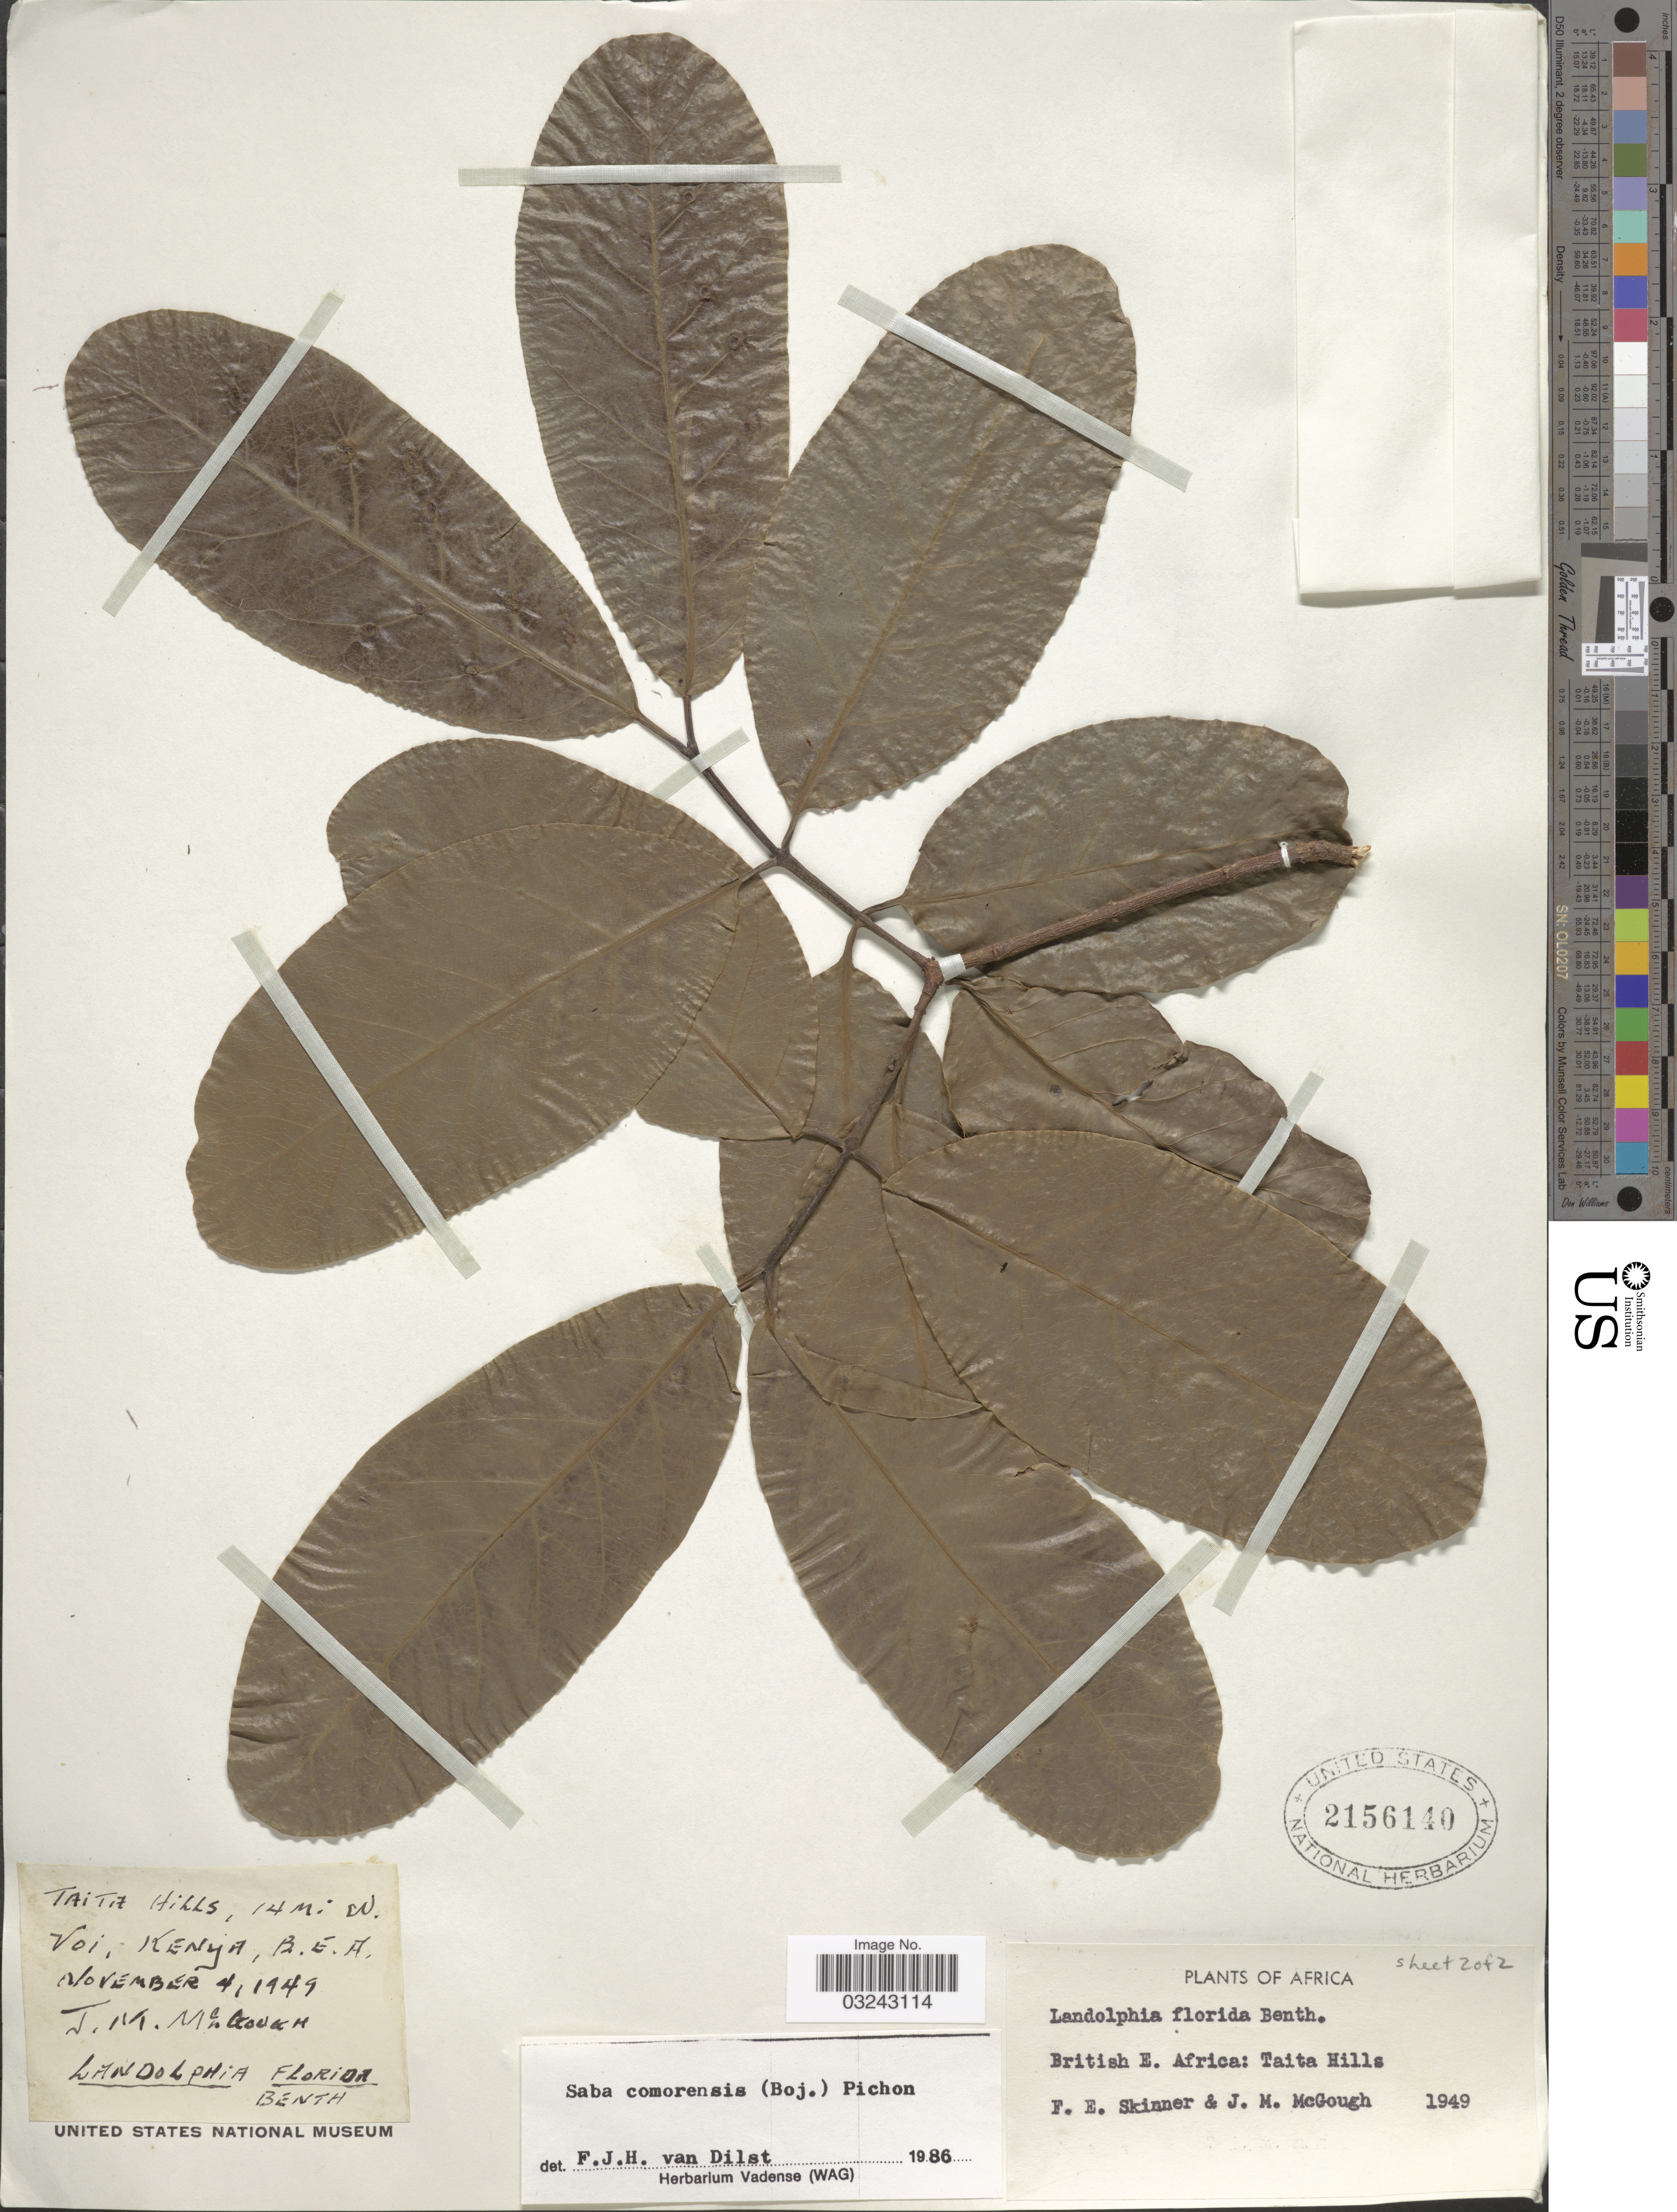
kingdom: Plantae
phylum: Tracheophyta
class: Magnoliopsida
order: Gentianales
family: Apocynaceae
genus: Saba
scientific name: Saba comorensis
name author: (Bojer ex A. DC.) Pichon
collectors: F. Skinner & J. Mcgough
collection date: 1949-11-04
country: Kenya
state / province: Taita Taveta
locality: British E. Africa: Taita Hills, 14 mi W. Voi.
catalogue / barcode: US 2156140